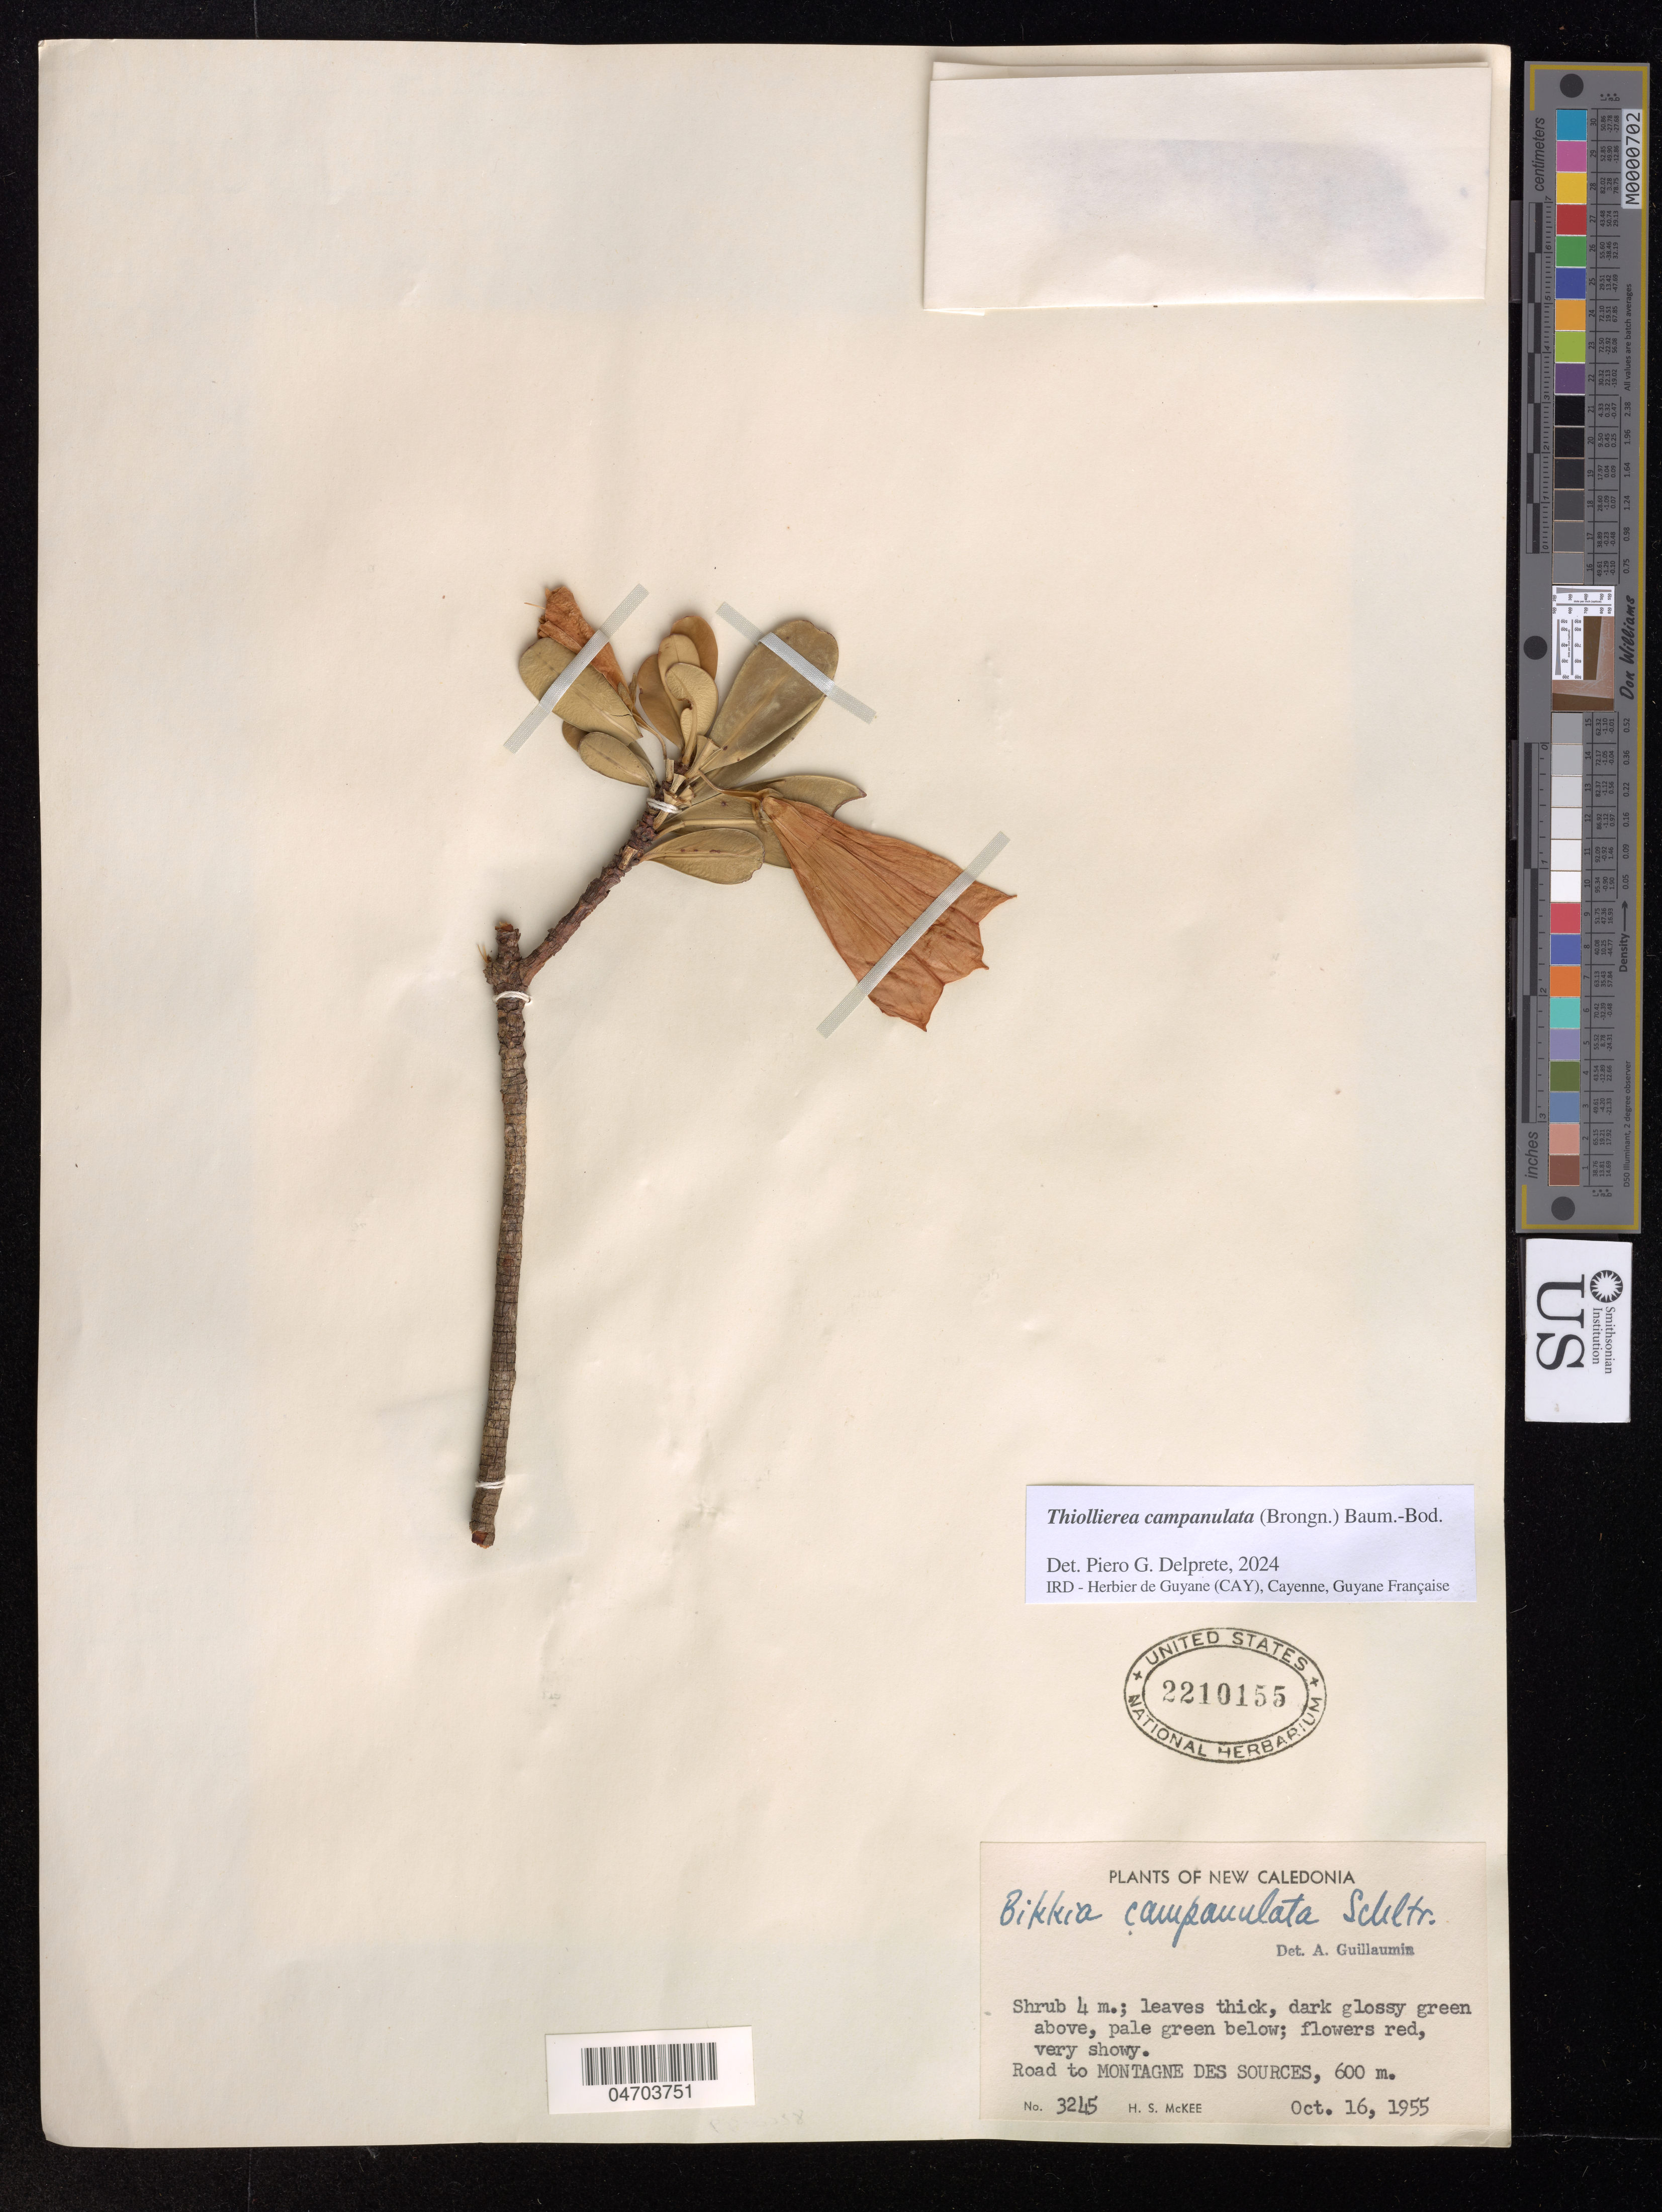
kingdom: Plantae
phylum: Tracheophyta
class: Magnoliopsida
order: Gentianales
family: Rubiaceae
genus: Thiollierea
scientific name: Thiollierea campanulata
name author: (Brongn.) Baum.-Bod.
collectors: H. S. McKee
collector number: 3245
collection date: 1955-10-16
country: New Caledonia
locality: Road to Montagne Des Sources.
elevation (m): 600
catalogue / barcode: US 2210155